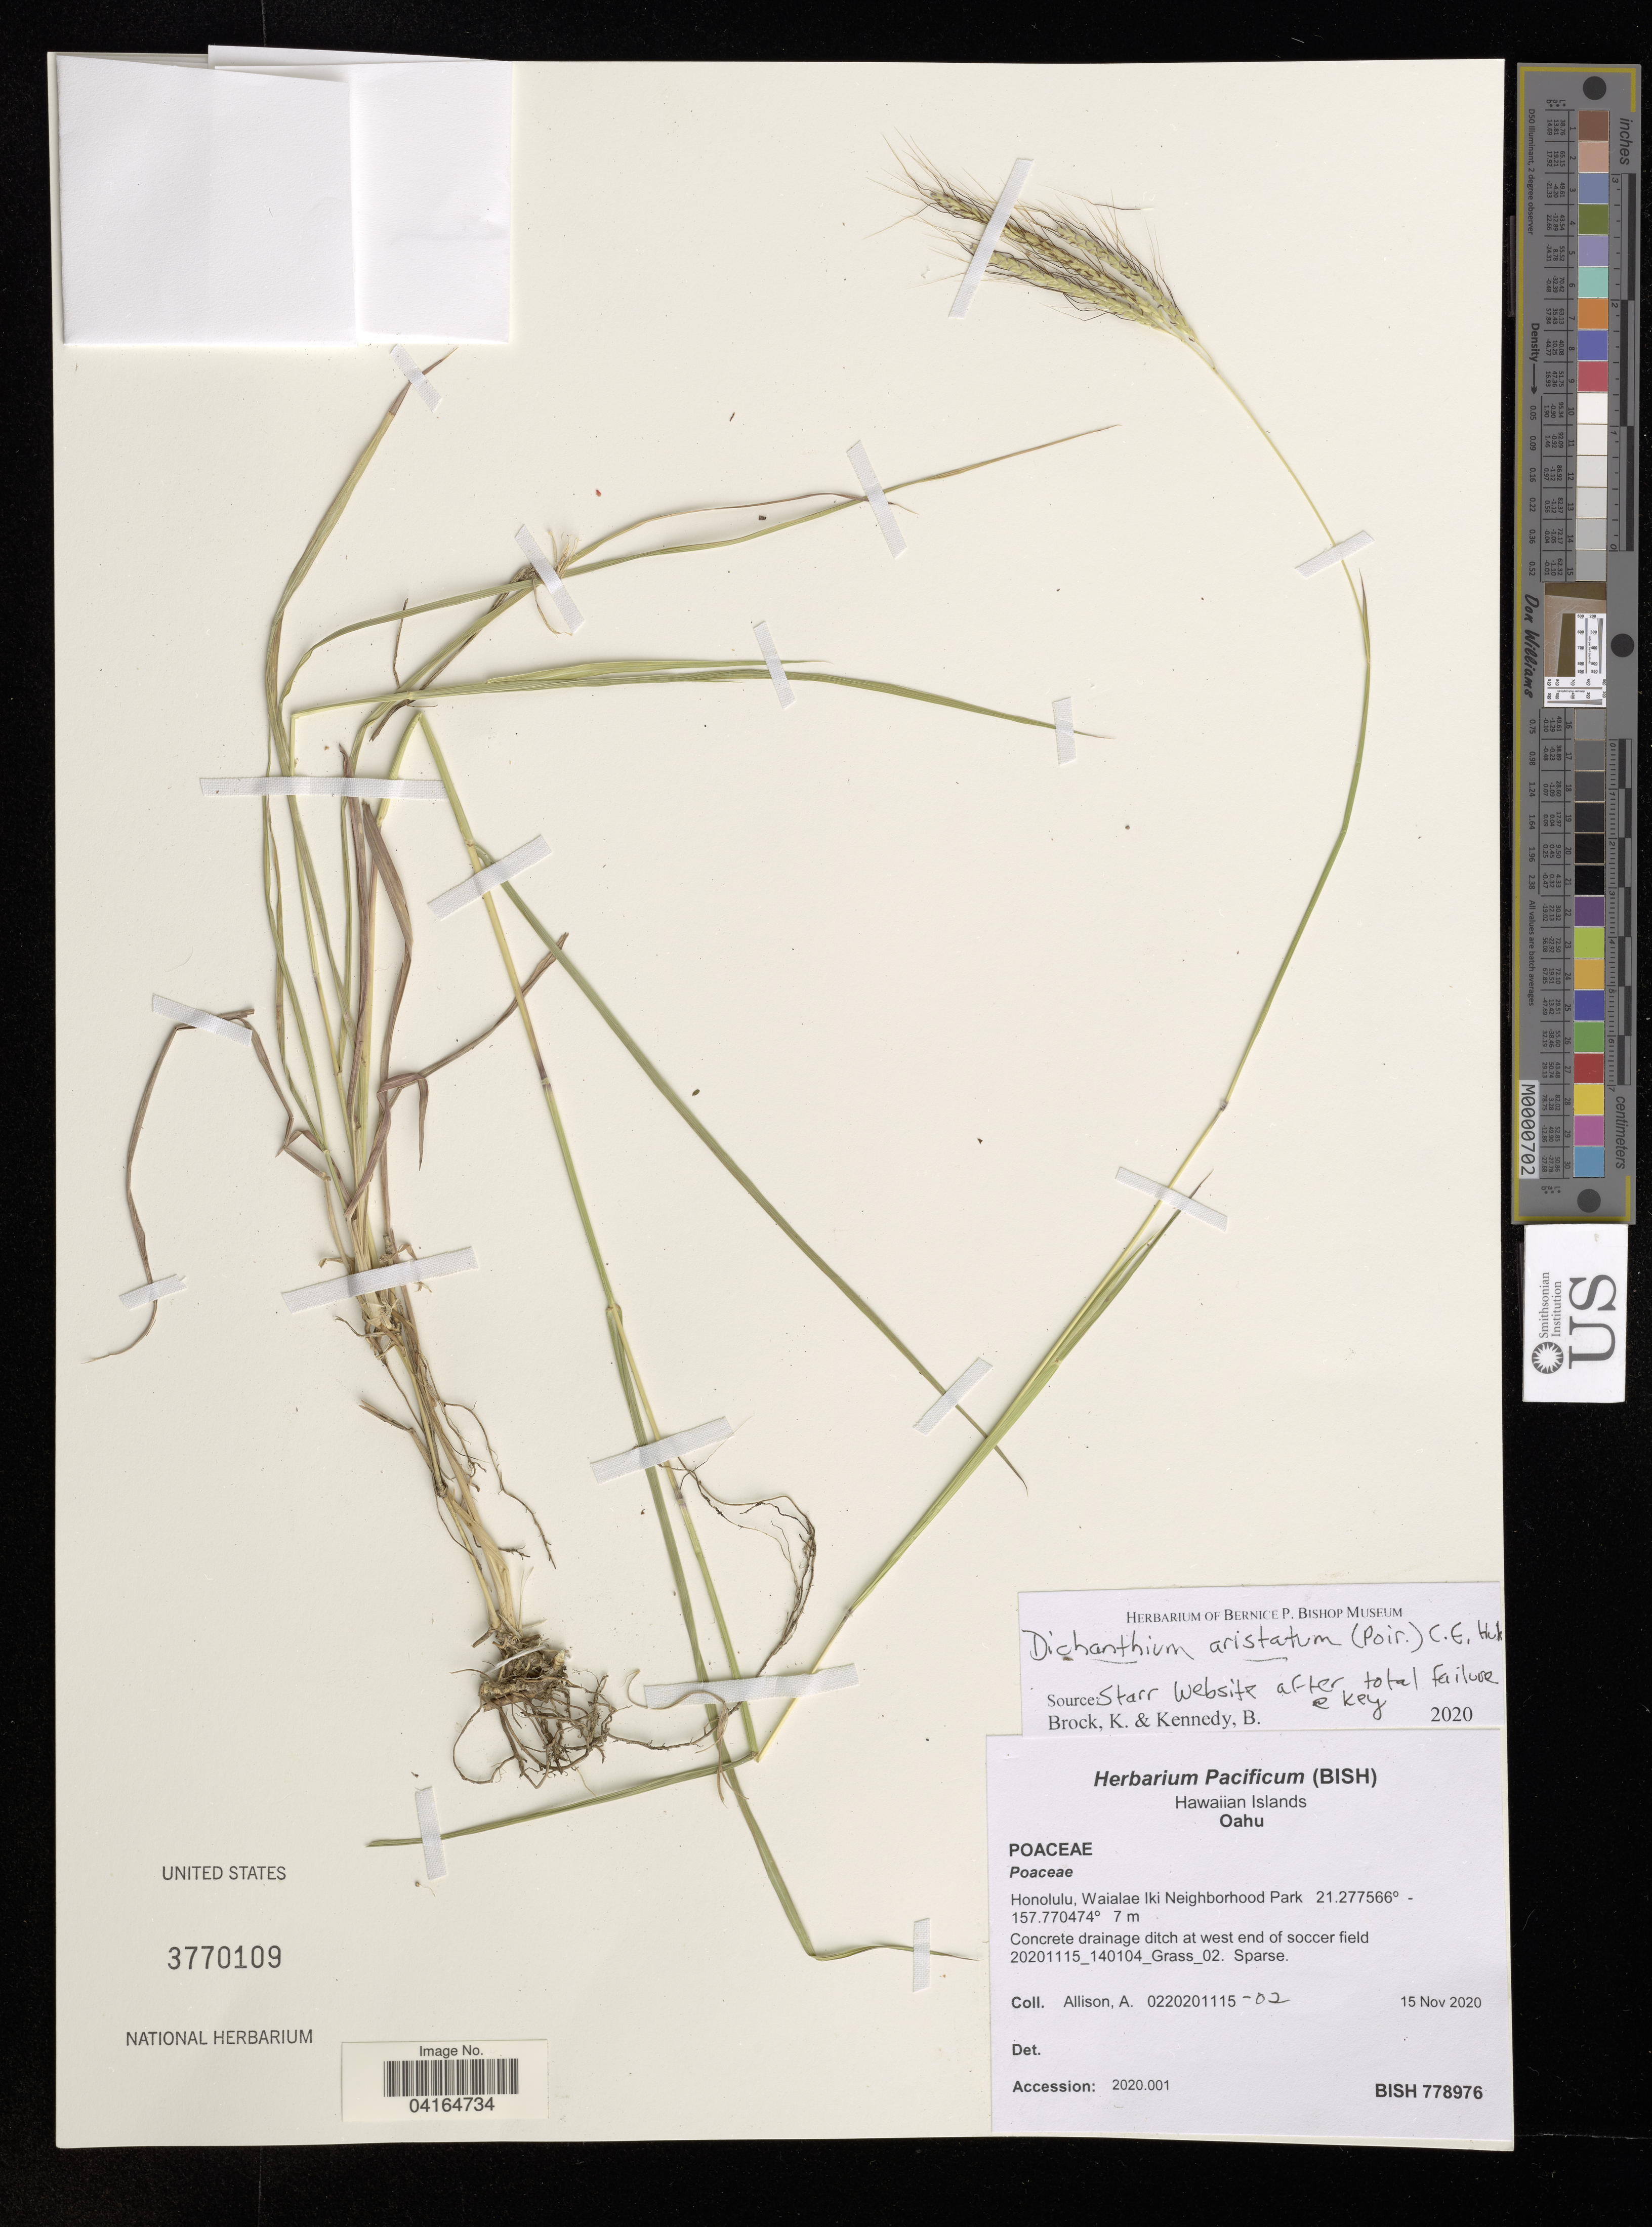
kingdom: Plantae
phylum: Tracheophyta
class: Liliopsida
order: Poales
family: Poaceae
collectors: A. Allison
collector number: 0220201115-02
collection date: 2020-11-15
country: United States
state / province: Hawaii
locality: Hawaiian Islands. Oahu. Honolulu, Waialae Iki Neighborhood Park.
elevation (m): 7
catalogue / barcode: US 3770109